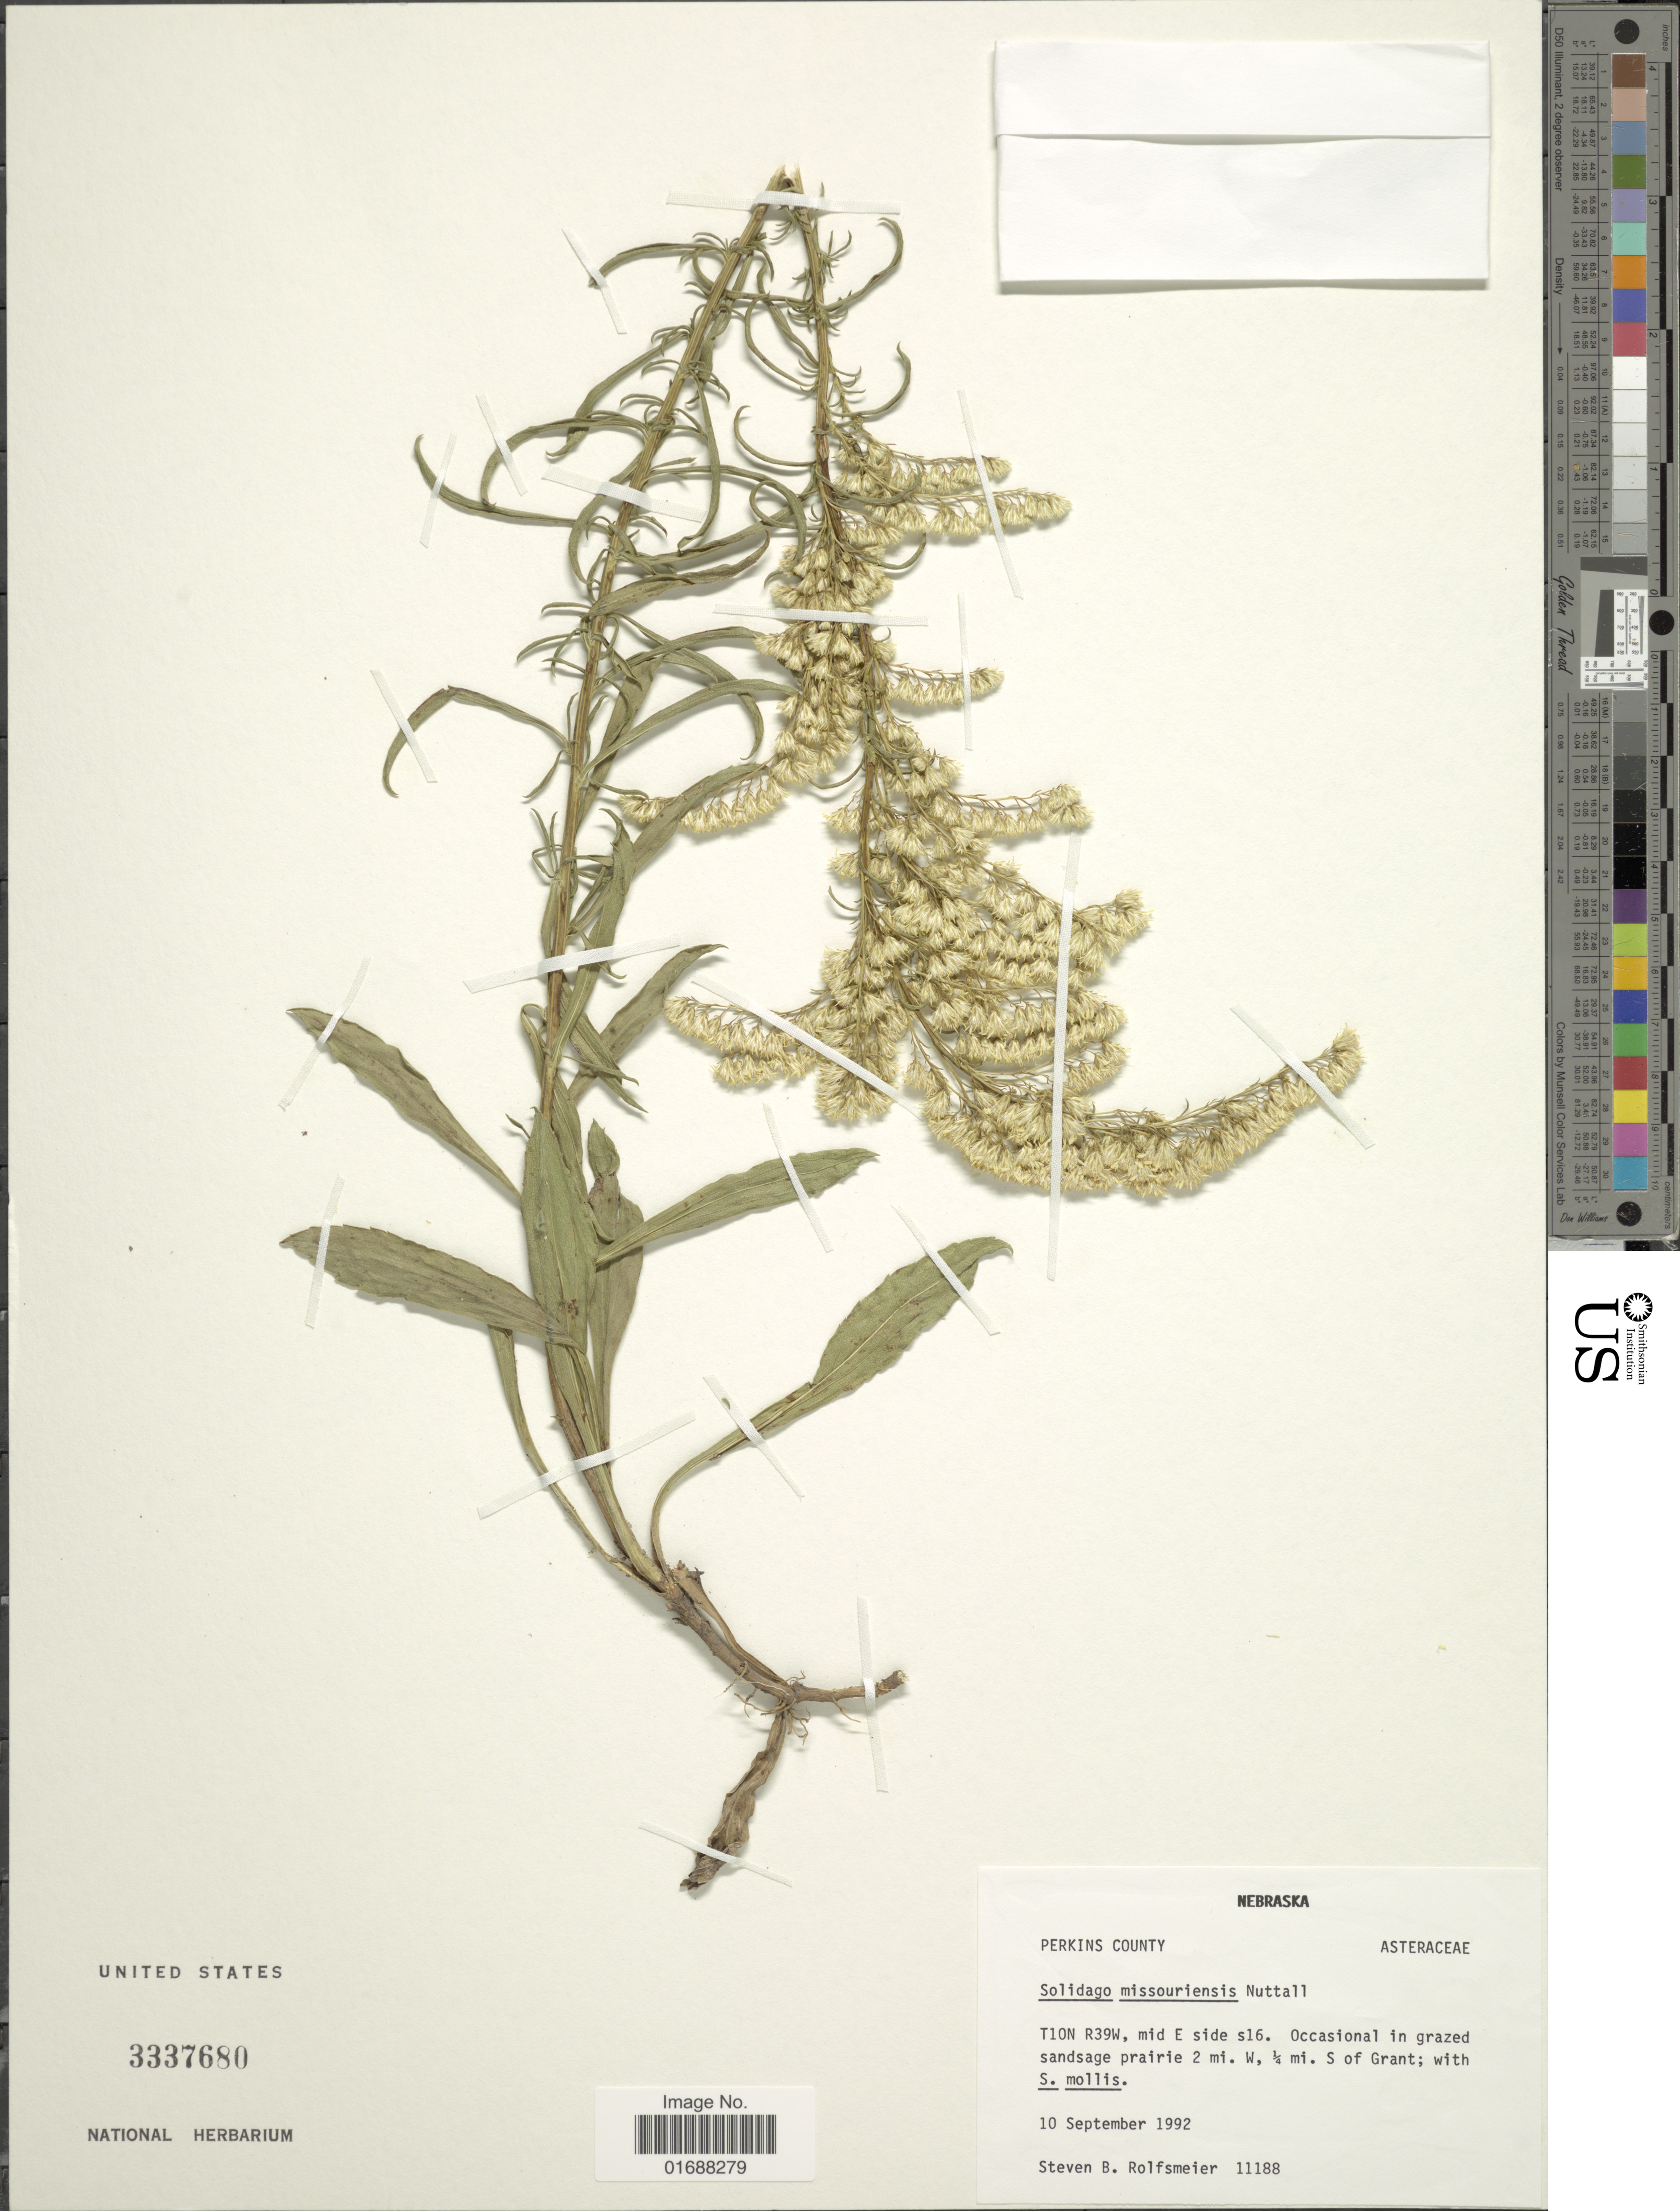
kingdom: Plantae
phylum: Tracheophyta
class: Magnoliopsida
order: Asterales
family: Asteraceae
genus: Solidago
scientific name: Solidago missouriensis var. missouriensis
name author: Nutt.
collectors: S. Rolfsmeier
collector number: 11188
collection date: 1992-09-10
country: United States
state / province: Nebraska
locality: Nebraska. Tion R39W, mid E side s16. 2 mi. W, ¼ mi. S of Grant.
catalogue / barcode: US 3337680